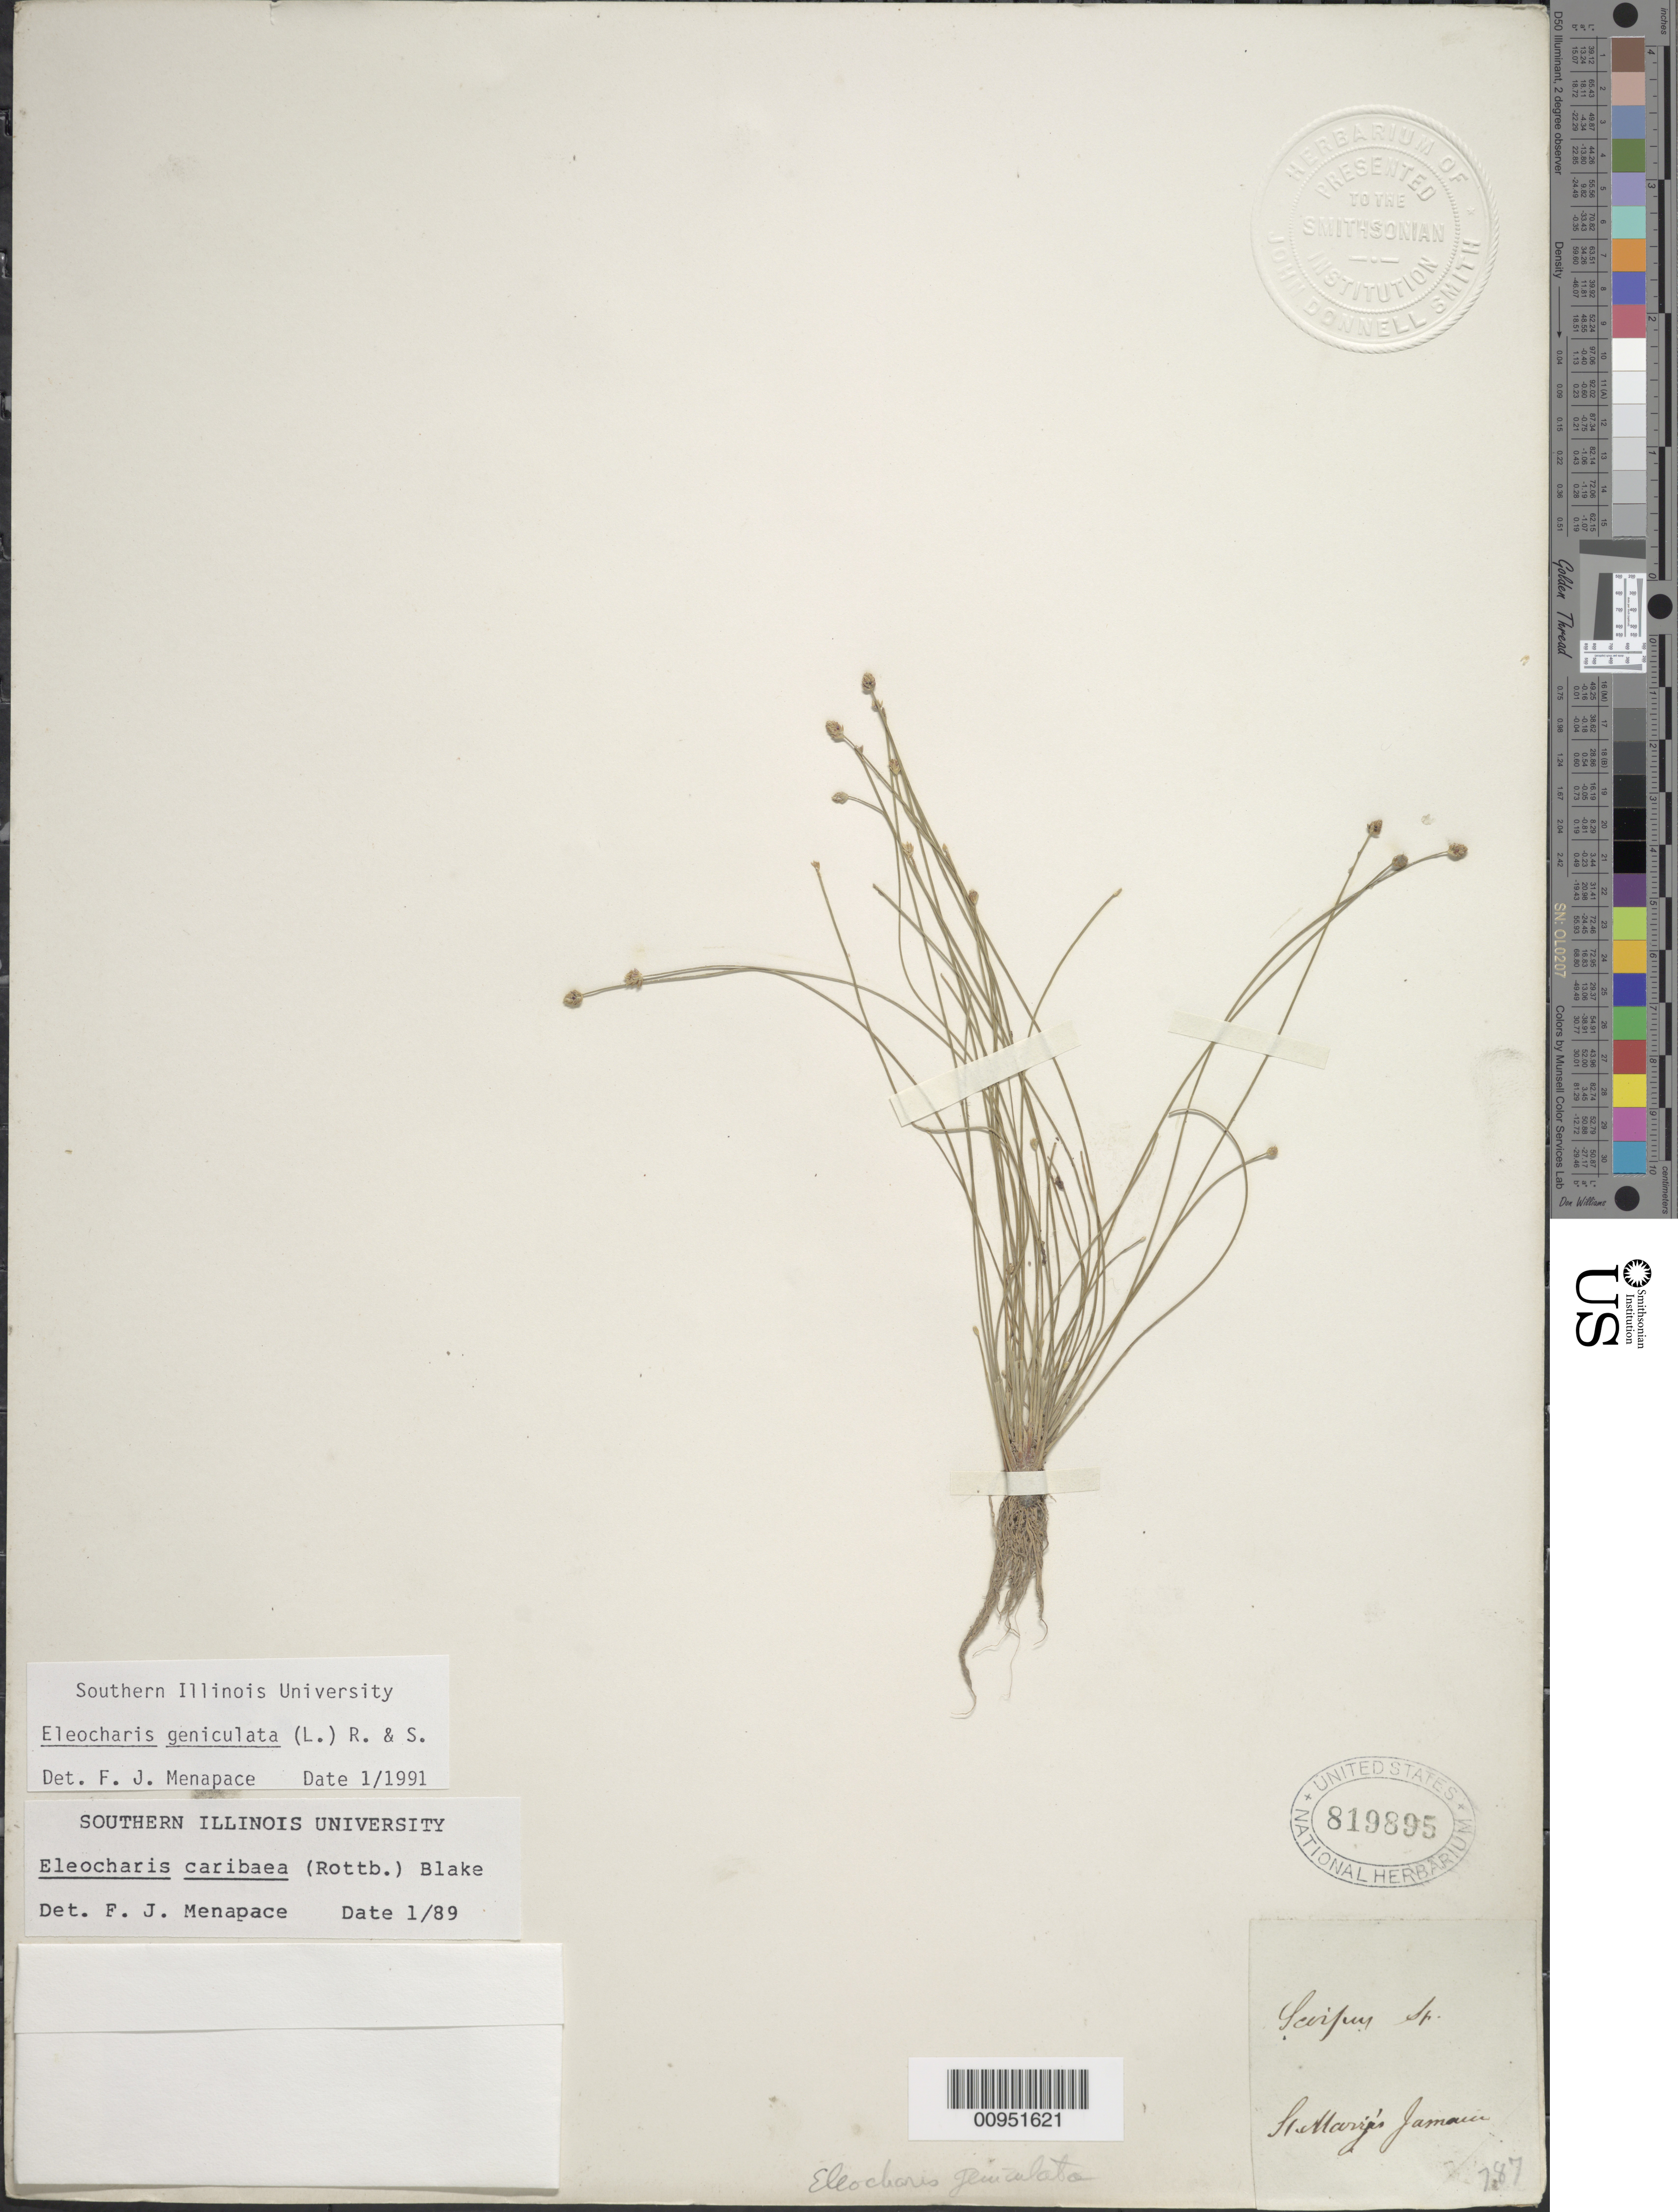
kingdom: Plantae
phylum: Tracheophyta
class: Liliopsida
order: Poales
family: Cyperaceae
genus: Eleocharis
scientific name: Eleocharis geniculata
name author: (L.) Roem. & Schult.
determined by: Menapace, F. J.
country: Jamaica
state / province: Saint Mary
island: Jamaica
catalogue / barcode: US 819895